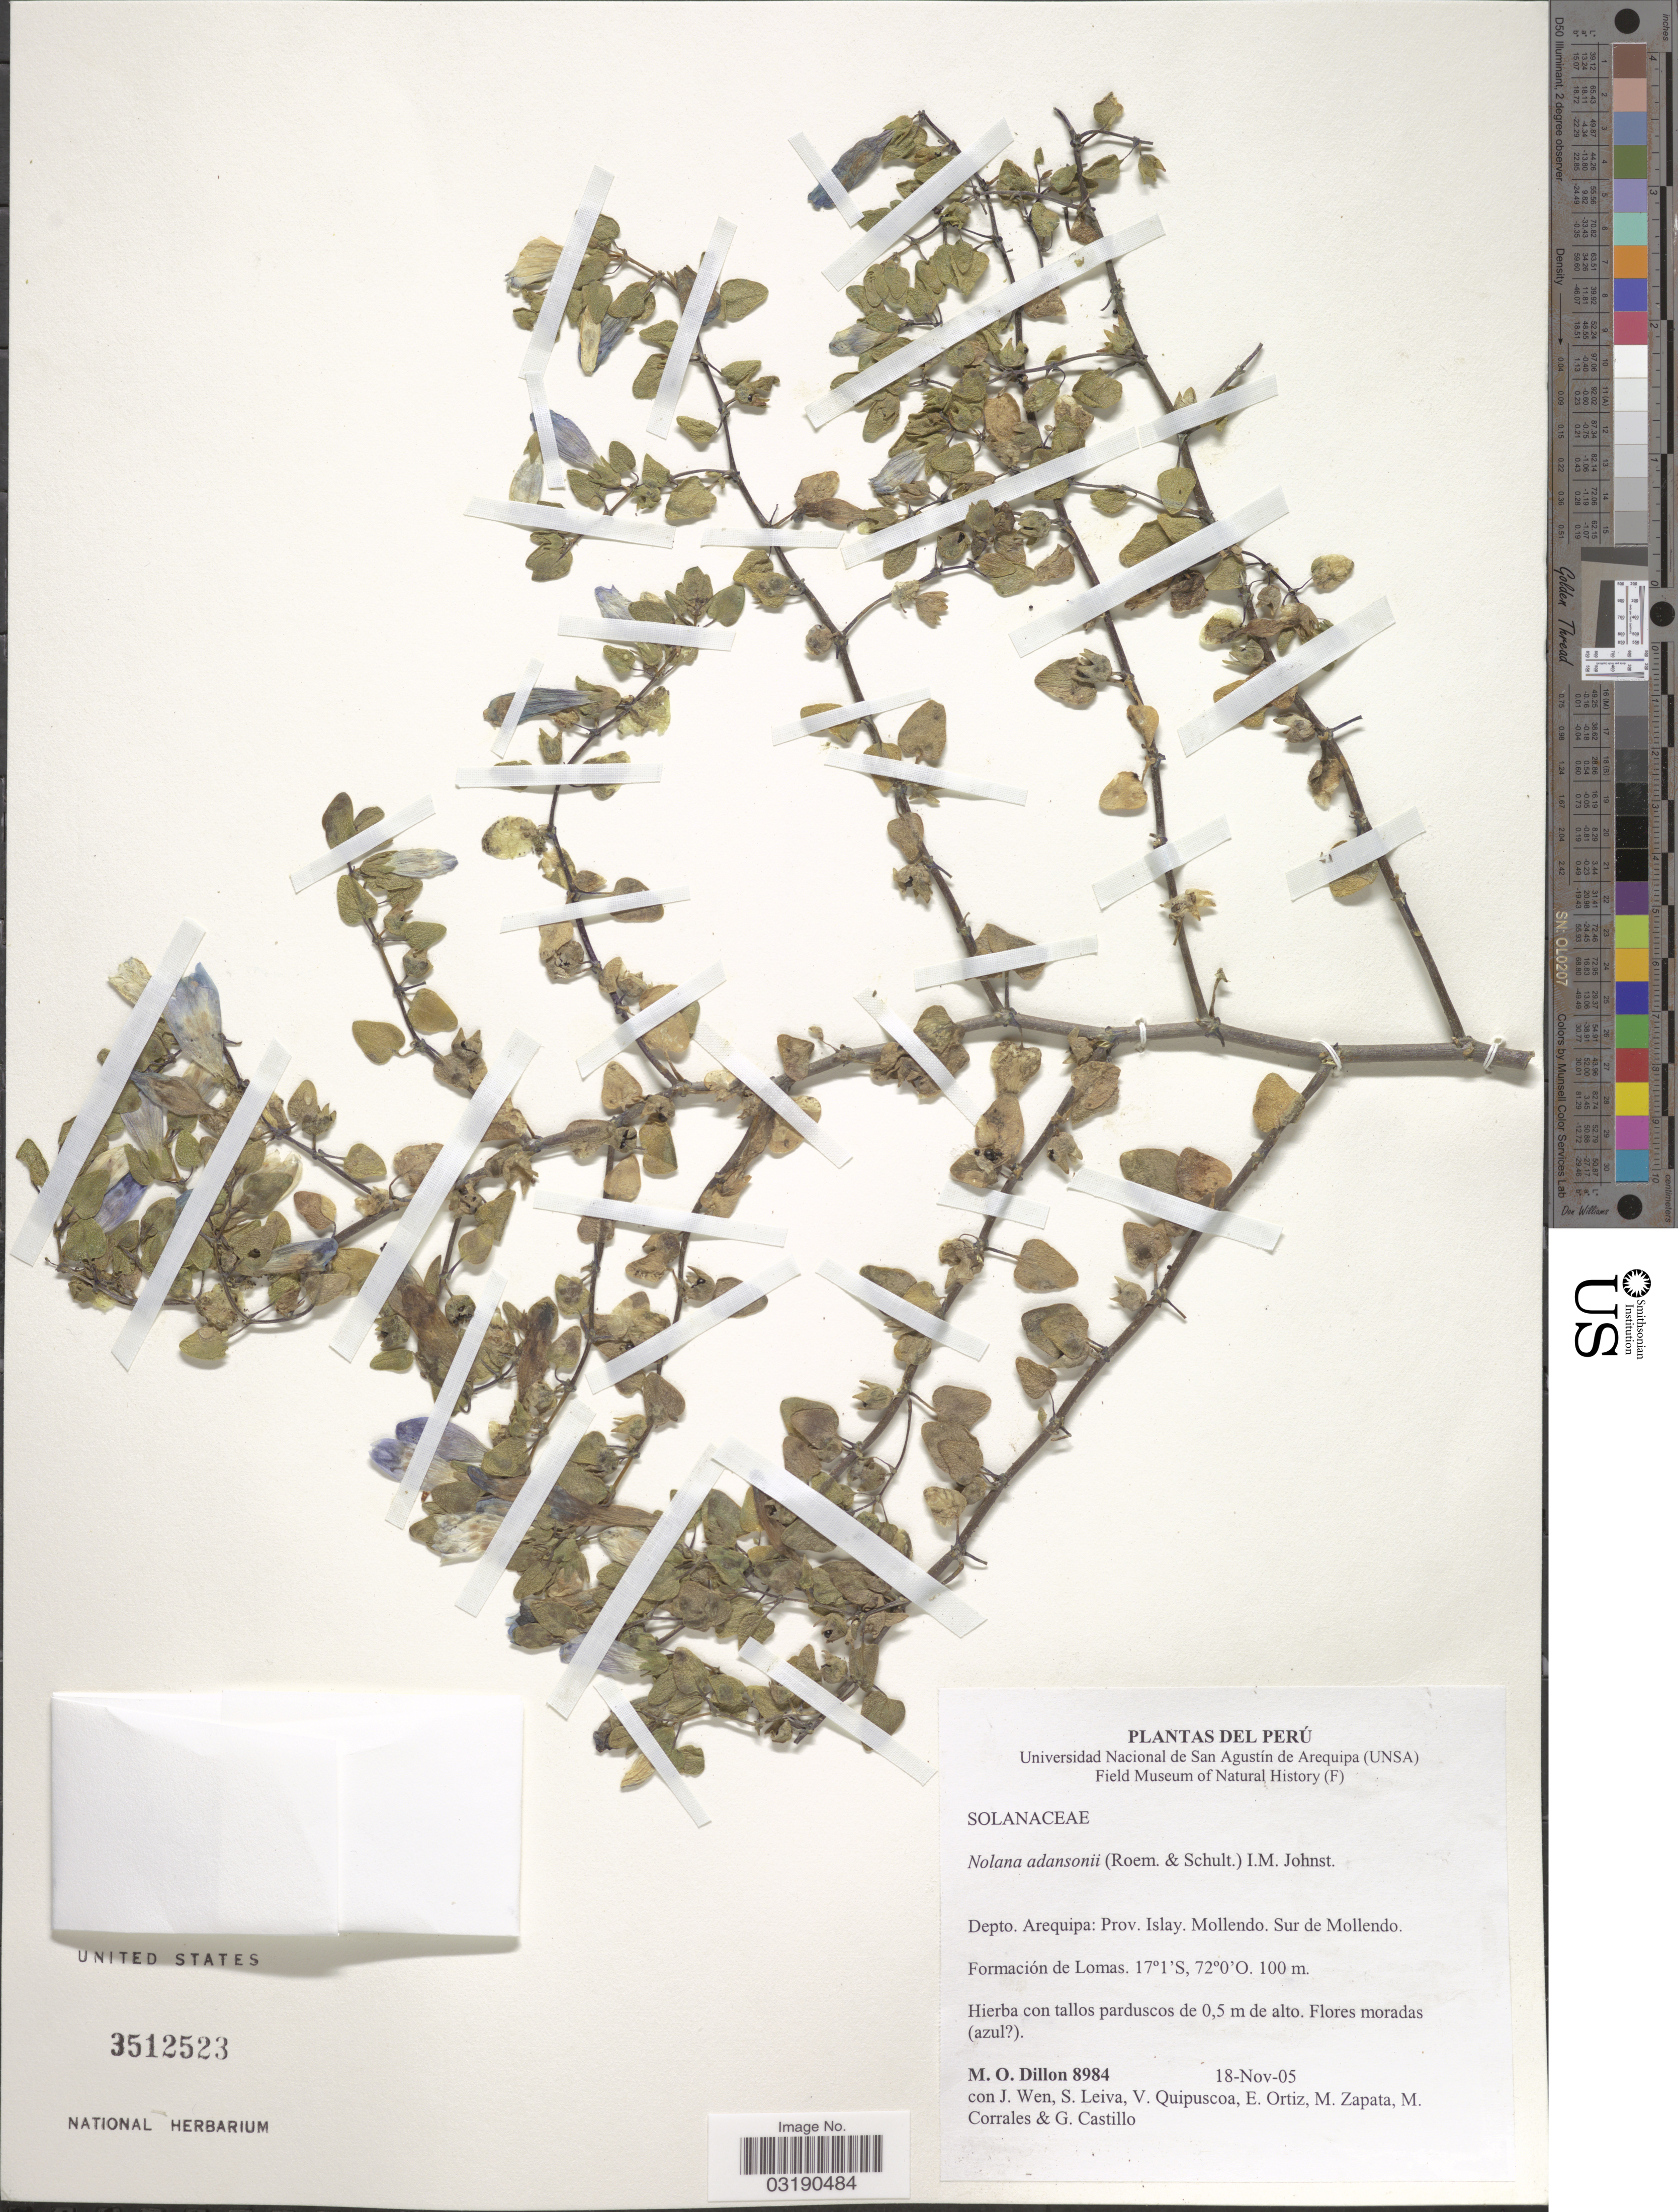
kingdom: Plantae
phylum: Tracheophyta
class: Magnoliopsida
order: Solanales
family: Solanaceae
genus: Nolana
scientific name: Nolana adansonii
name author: I.M. Johnst.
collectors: M. O. Dillon, J. Wen, S. Leiva, V. Quipuscoa & et al.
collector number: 8984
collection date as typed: Transcribed d/m/y: 18/11/5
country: Peru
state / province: Arequipa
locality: Depto. Arequipa: Prov. Islay. Mollendo. Sur de Mollendo.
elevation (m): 100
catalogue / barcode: US 3512523